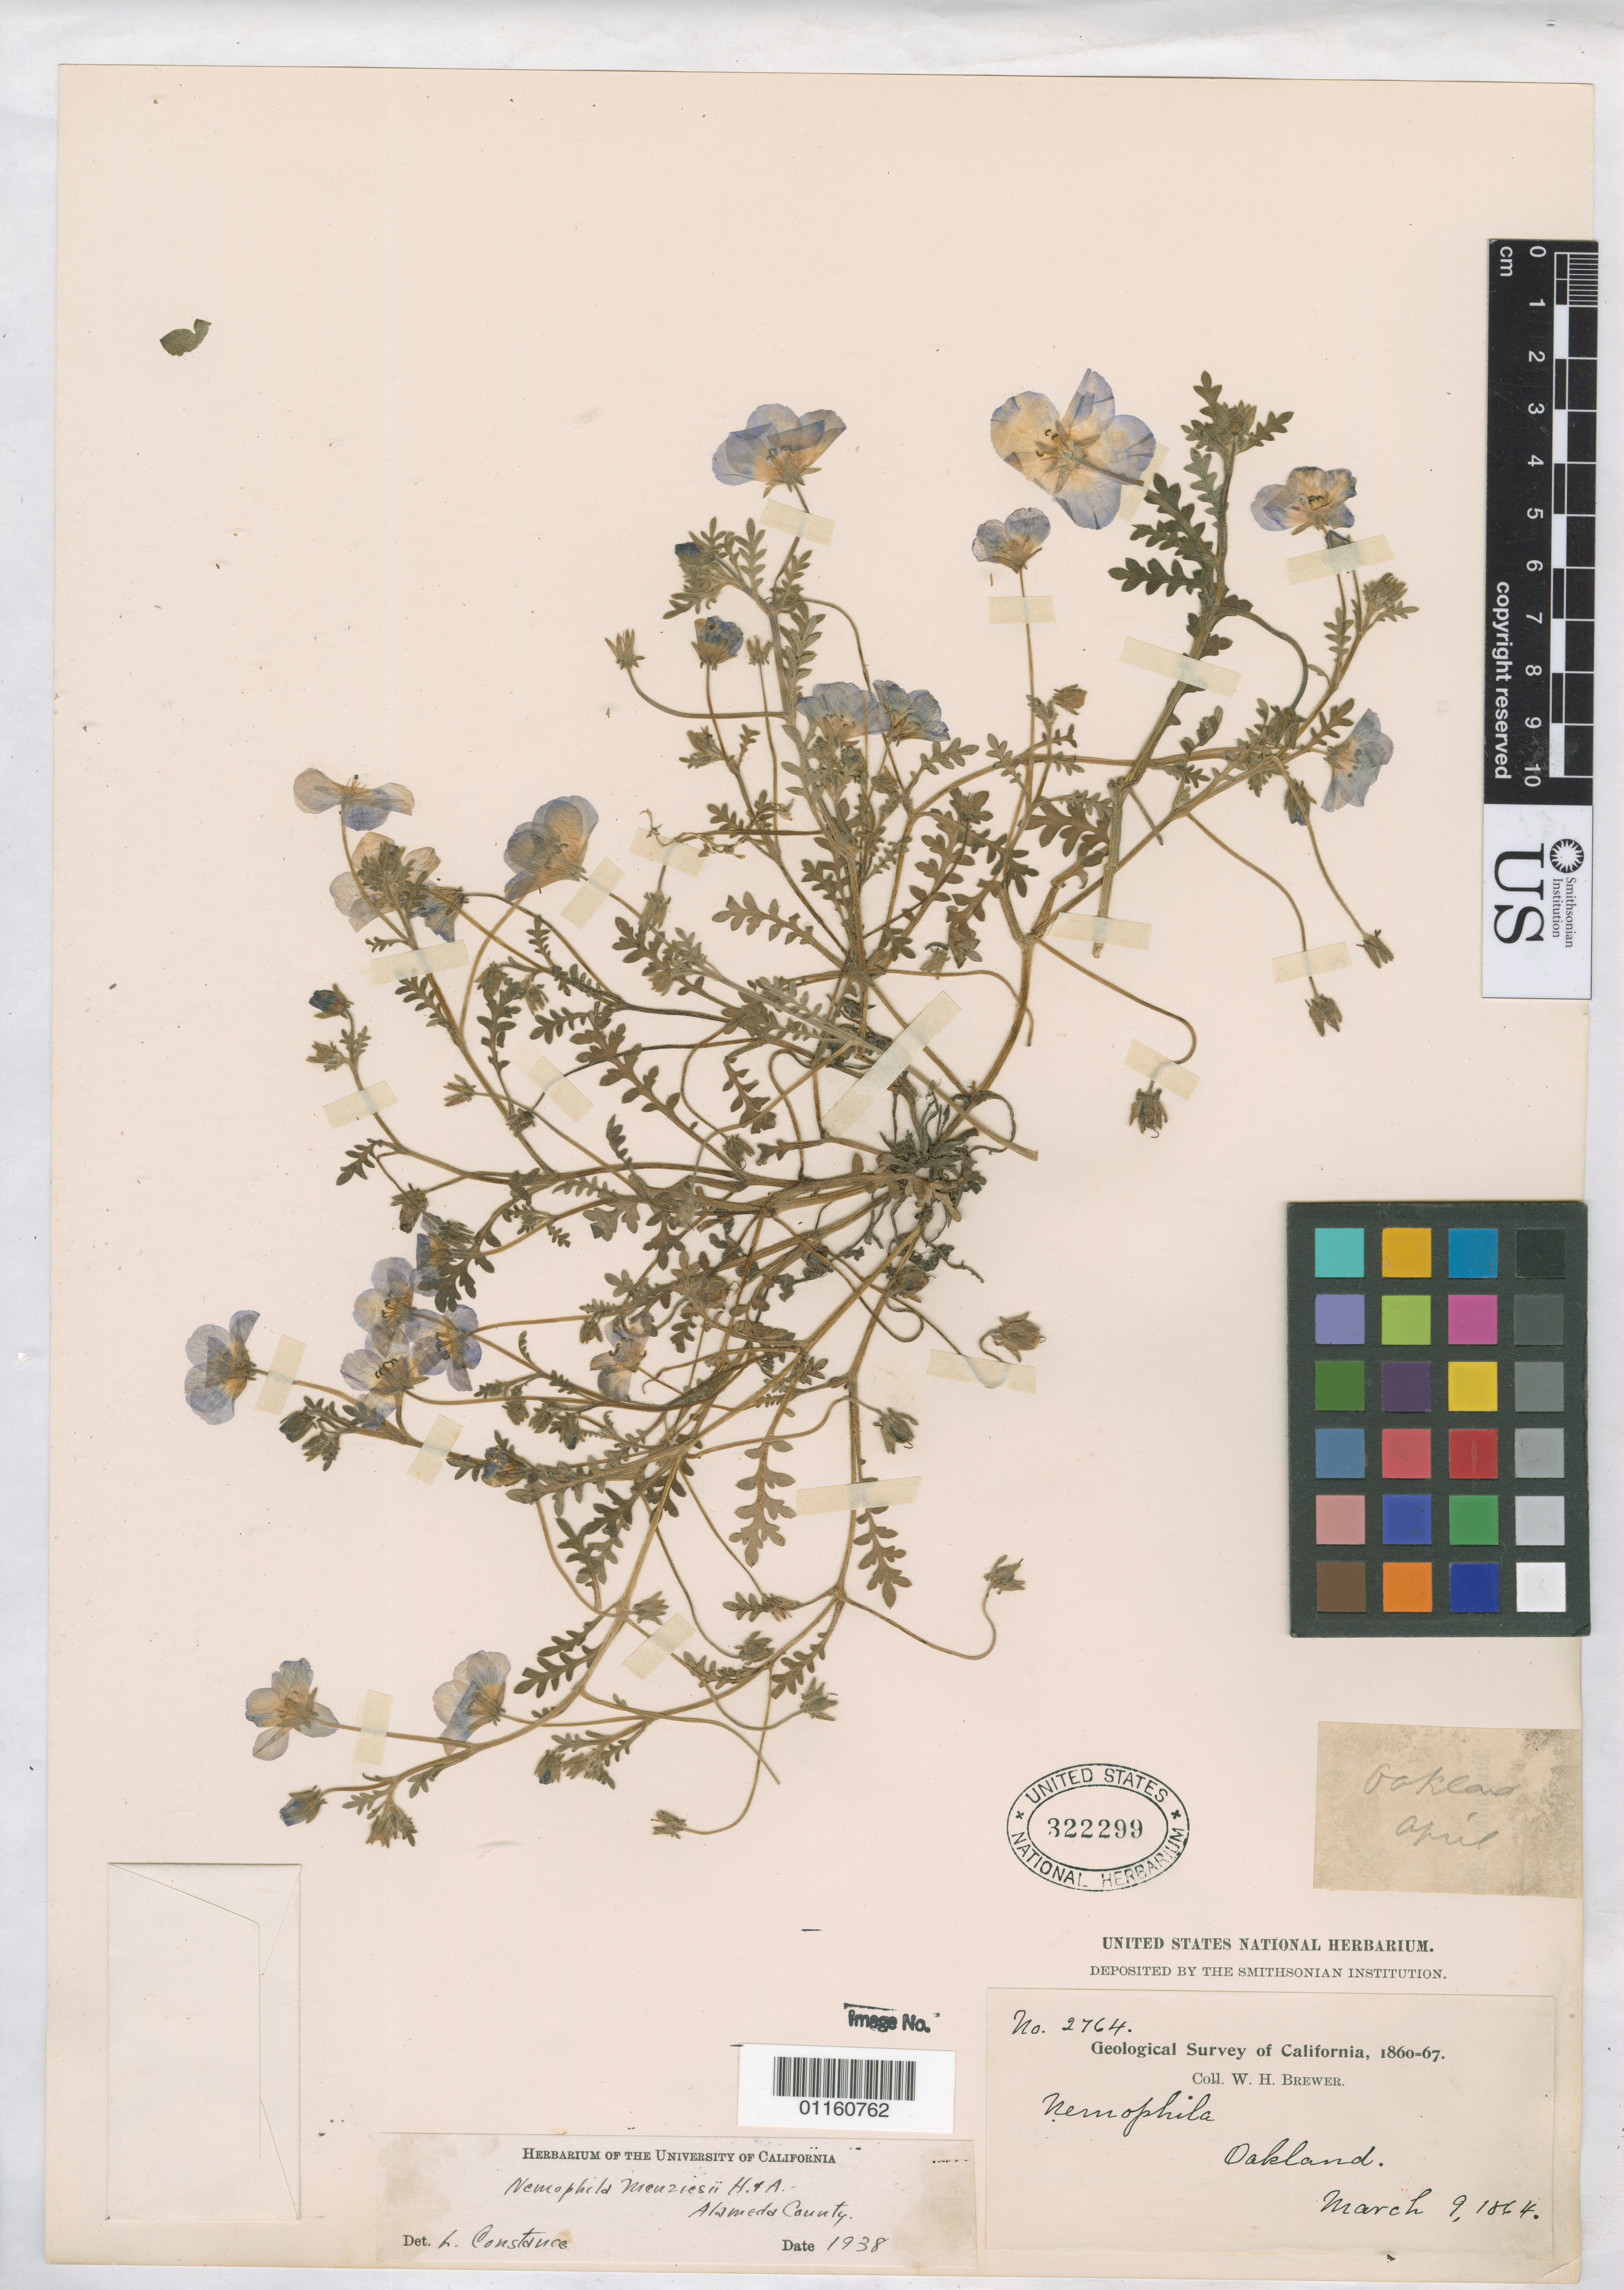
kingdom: Plantae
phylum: Tracheophyta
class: Magnoliopsida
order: Boraginales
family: Hydrophyllaceae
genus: Nemophila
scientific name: Nemophila menziesii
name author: Hook. & Arn.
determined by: Constance, L., (UC), University of California Berkeley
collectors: W. H. Brewer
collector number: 2764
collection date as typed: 9 Mar 1864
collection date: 1864-03-09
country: United States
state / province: California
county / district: Alameda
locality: Oakland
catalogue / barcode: US 322299